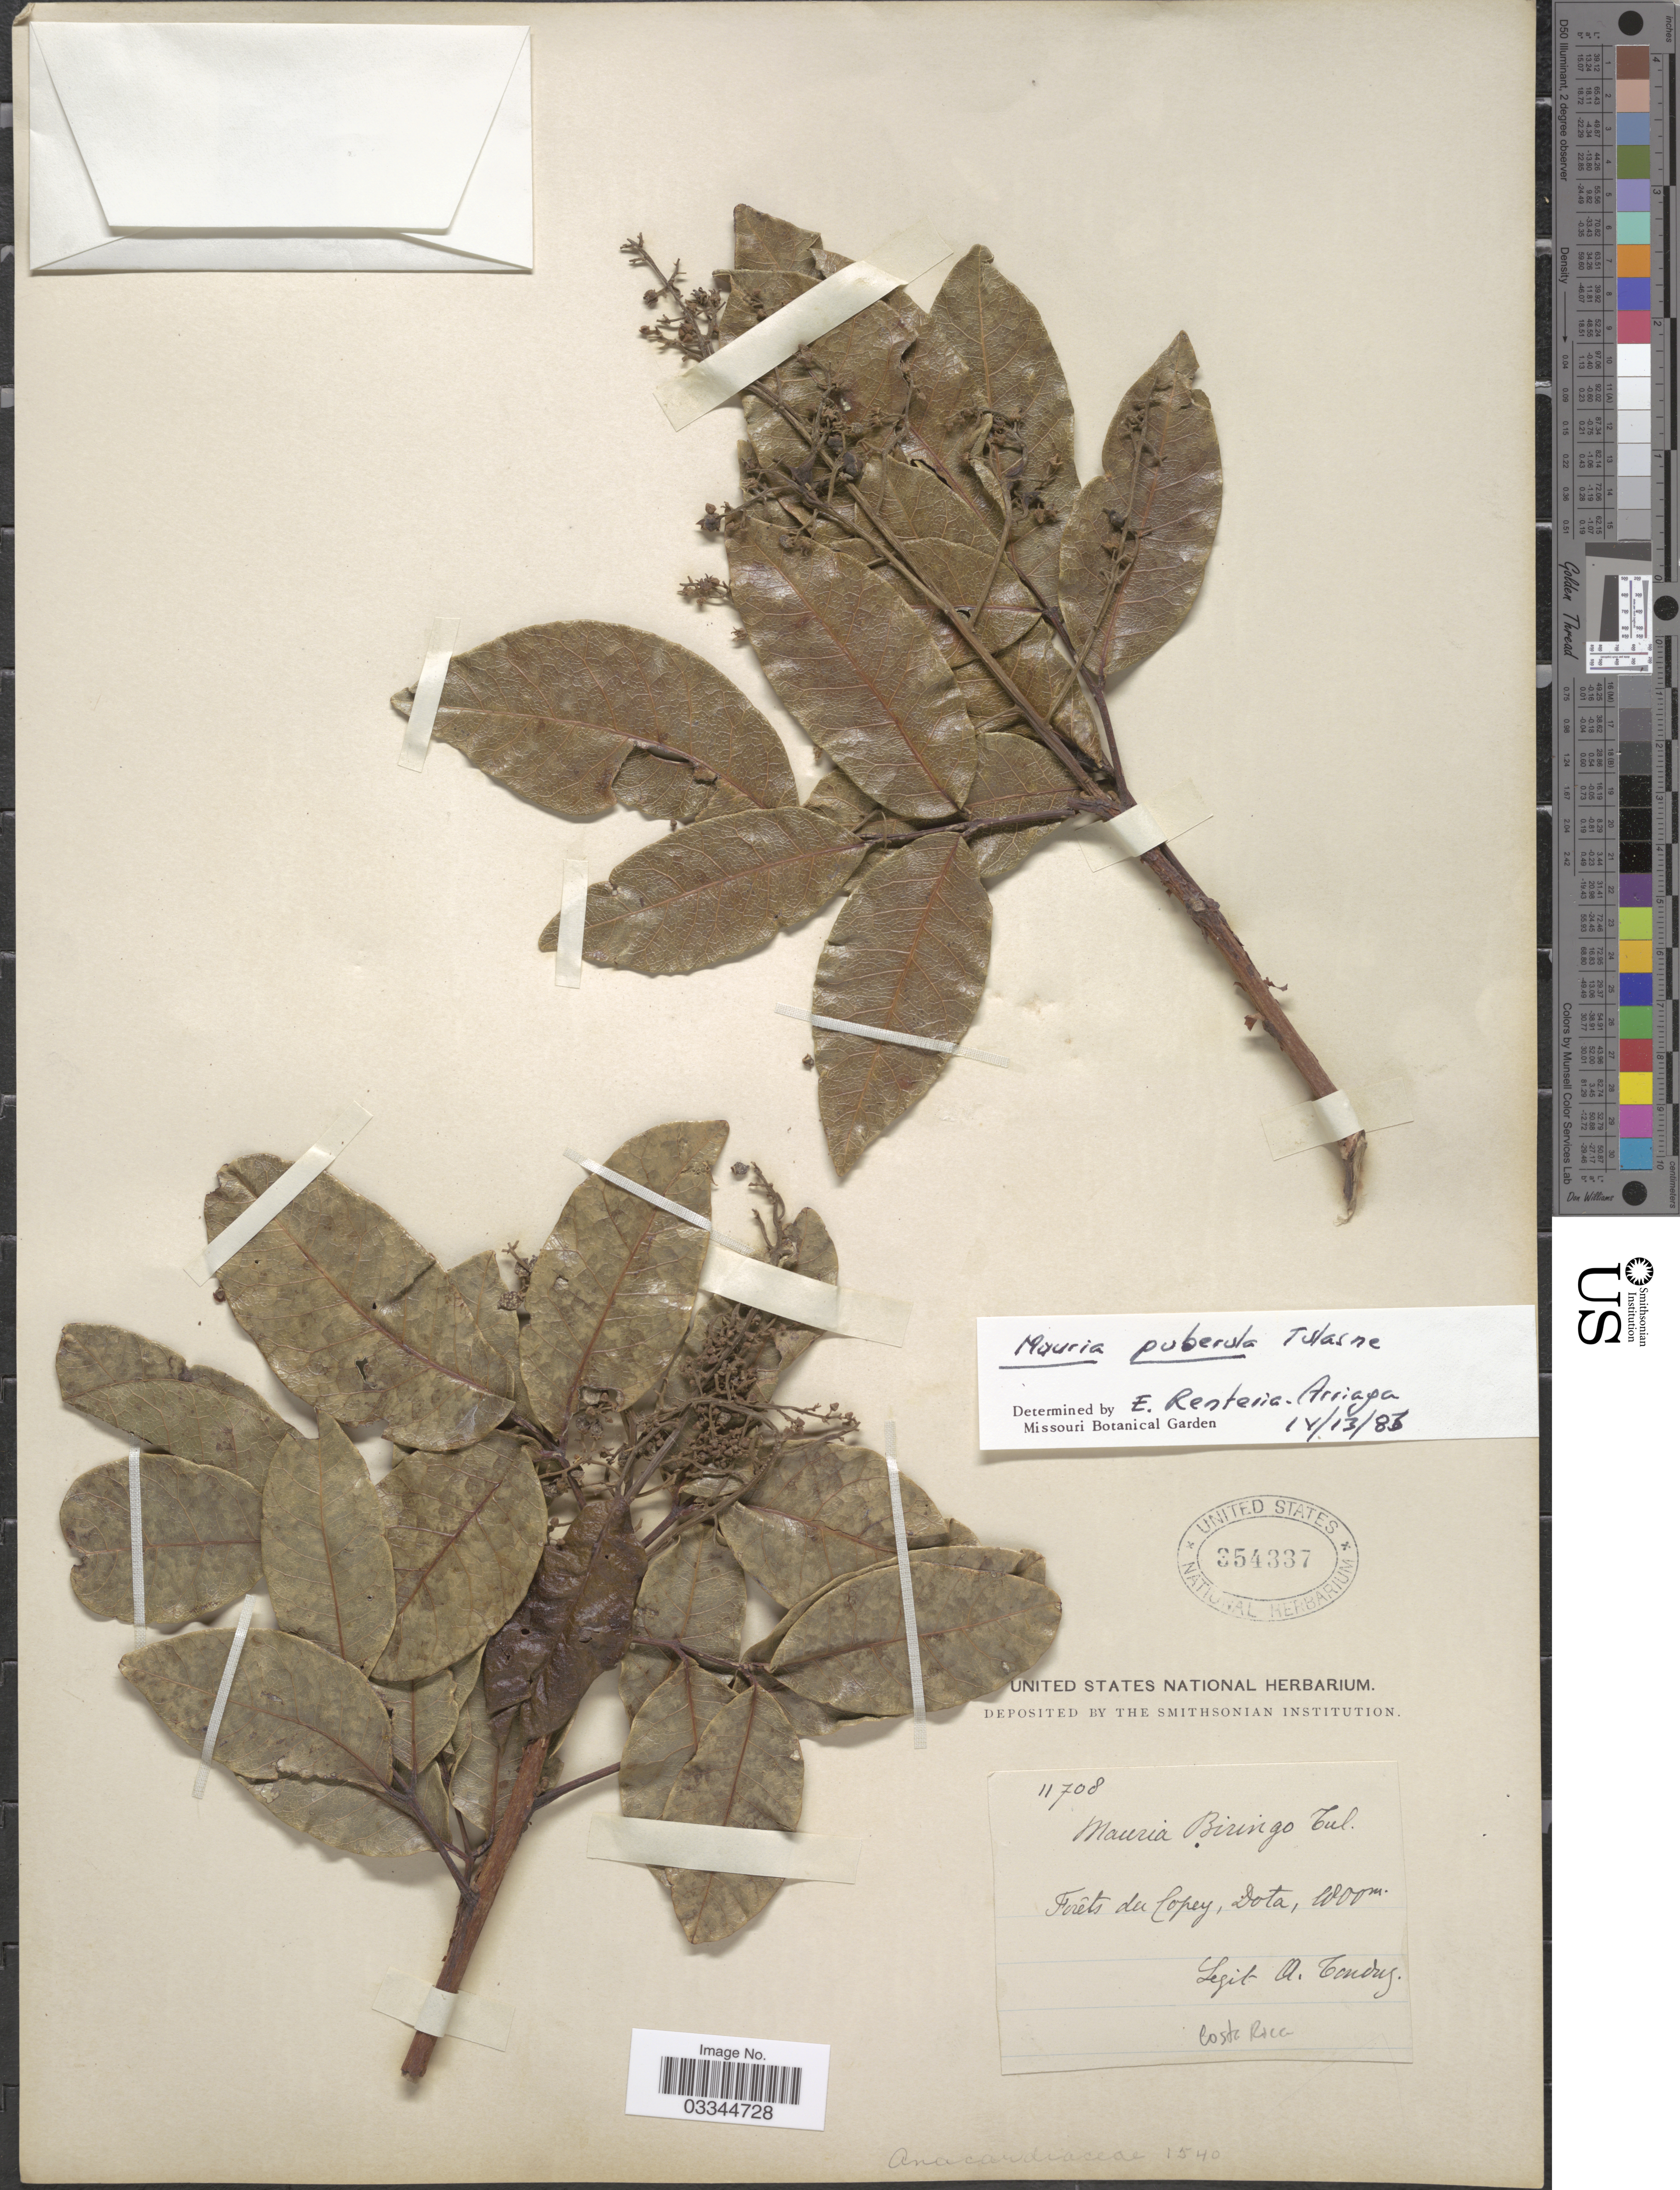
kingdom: Plantae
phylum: Tracheophyta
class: Magnoliopsida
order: Sapindales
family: Anacardiaceae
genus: Mauria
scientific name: Mauria puberula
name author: Tul.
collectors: A. Tonduz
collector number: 11708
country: Costa Rica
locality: Forêts du Copey, Dota.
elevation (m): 1800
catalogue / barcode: US 354337